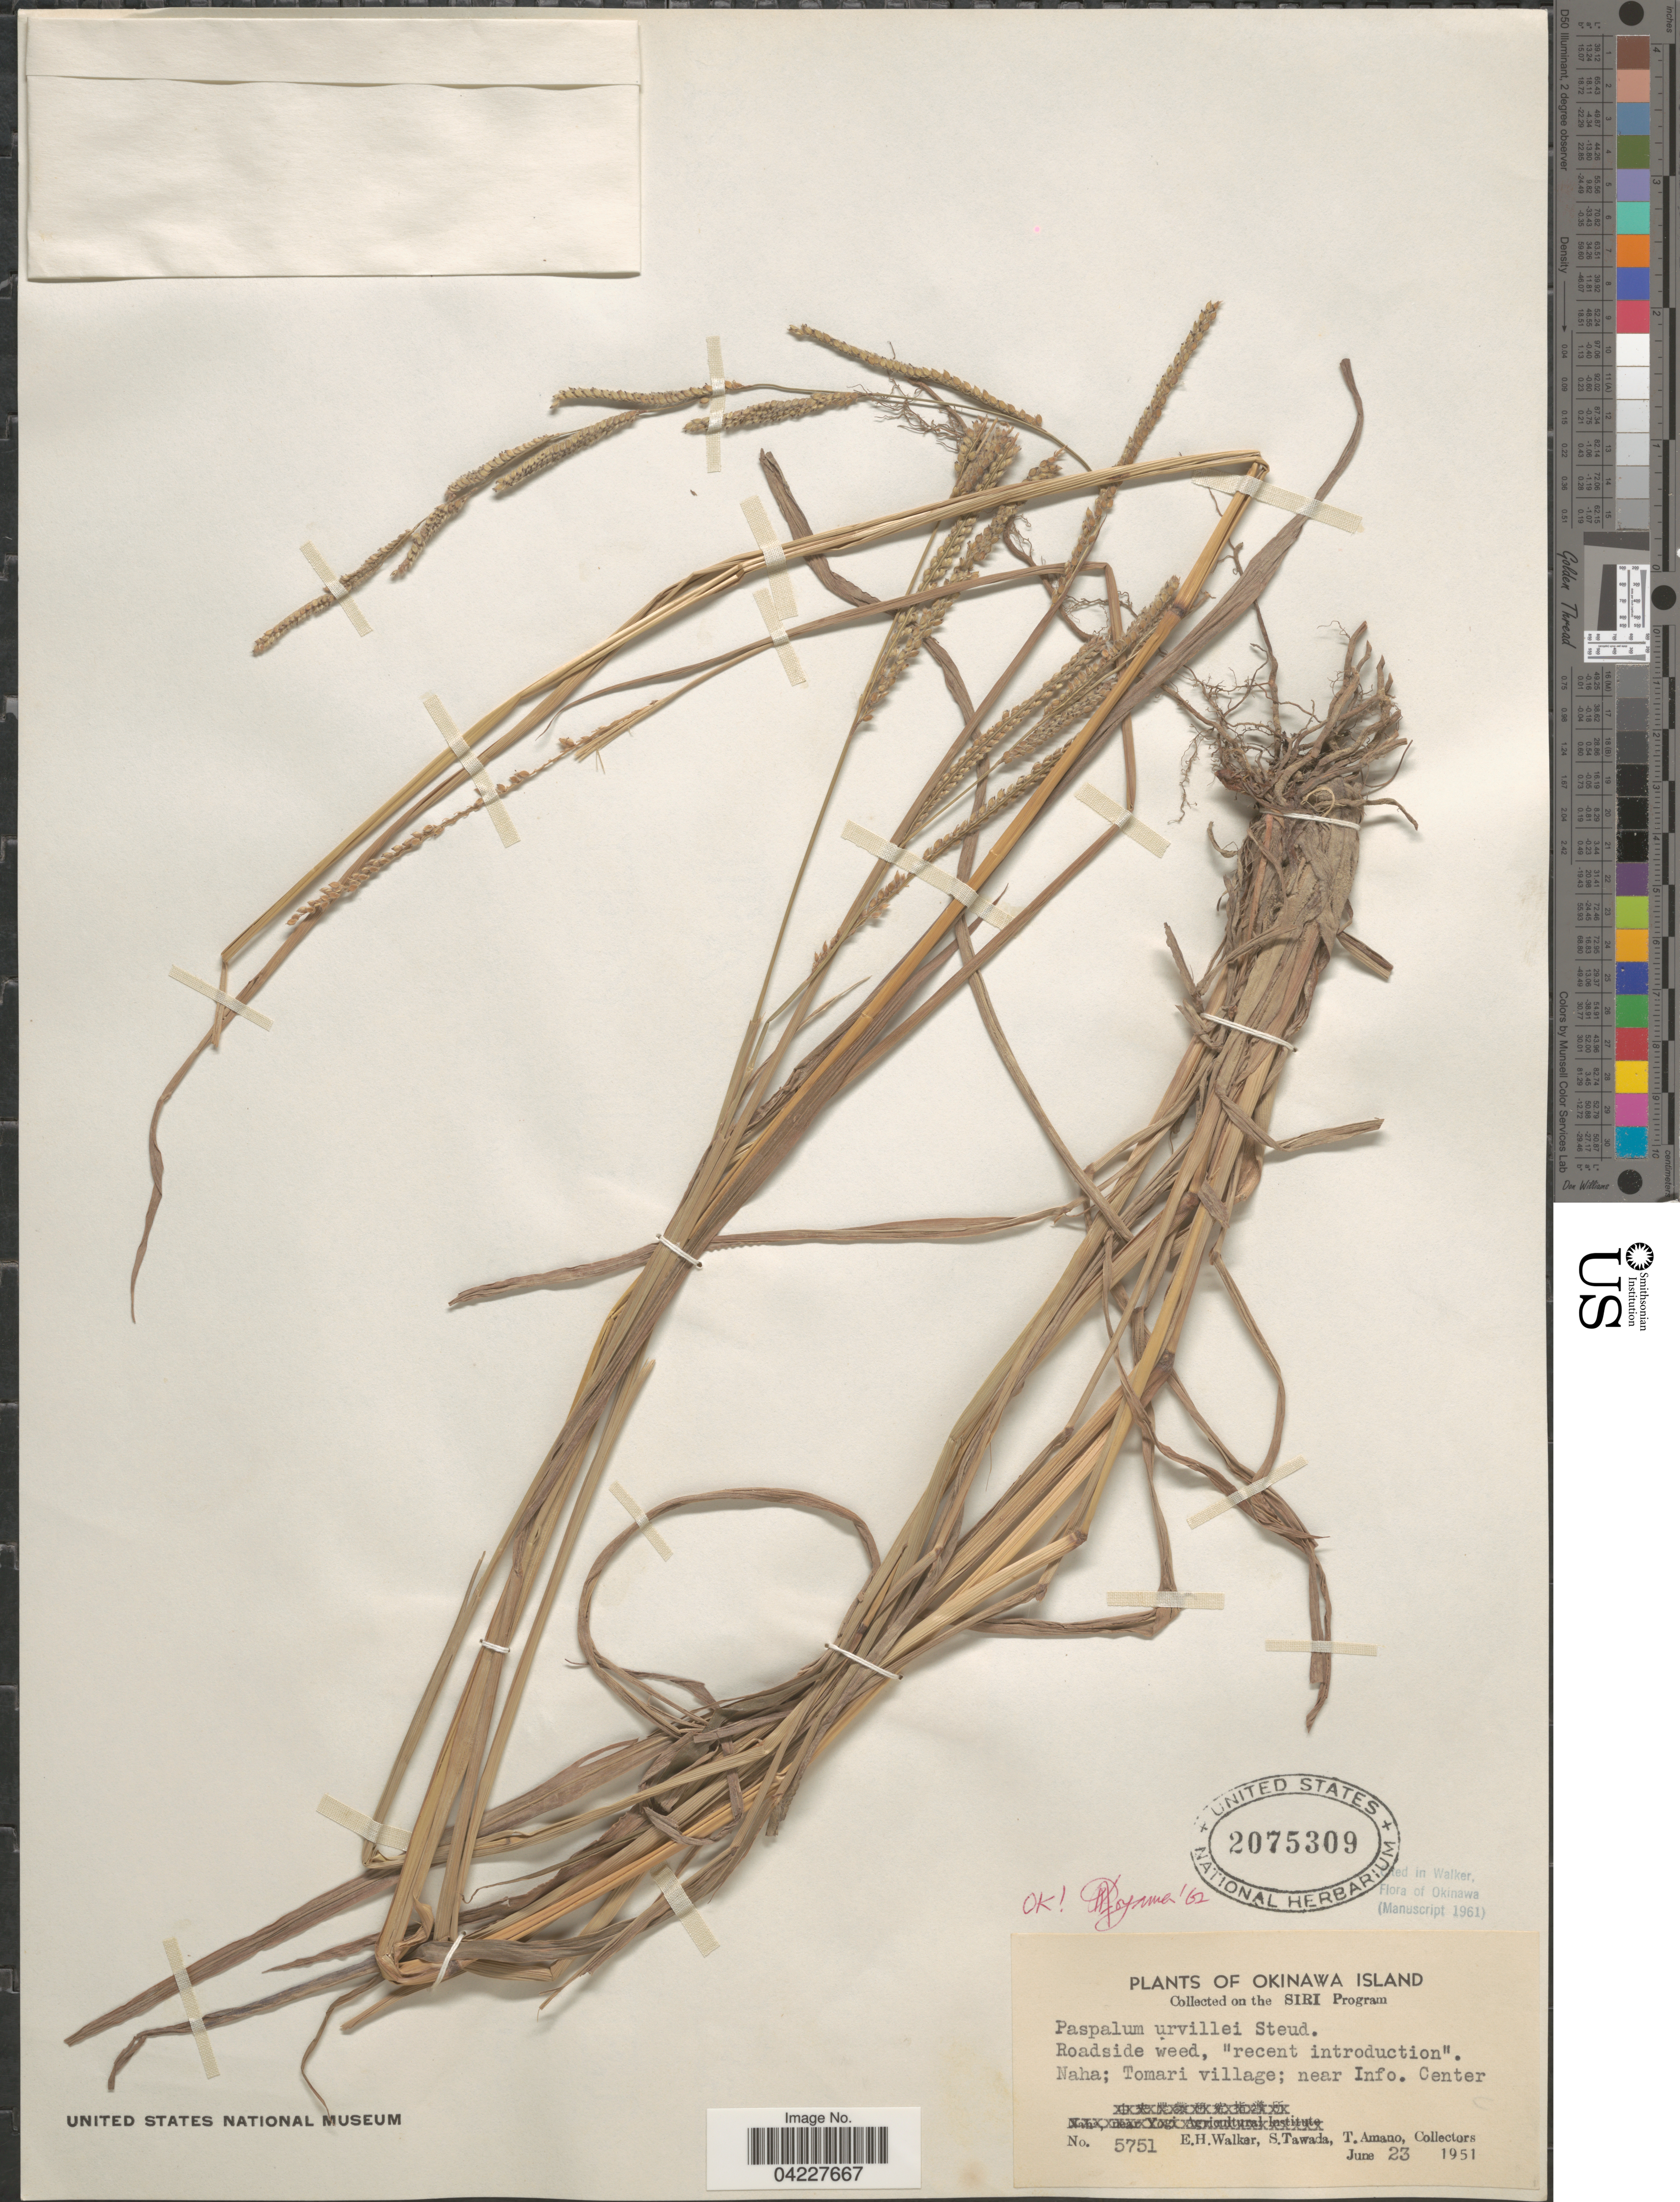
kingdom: Plantae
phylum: Tracheophyta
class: Liliopsida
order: Poales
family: Poaceae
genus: Paspalum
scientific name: Paspalum urvillei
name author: Steud.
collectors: E. H. Walker, S. Tawada & T. Amano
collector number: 5751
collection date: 1951-06-23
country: Japan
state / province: Okinawa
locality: Okinawa Island. Naha; Tomari village; near Info. Center.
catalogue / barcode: US 2075309